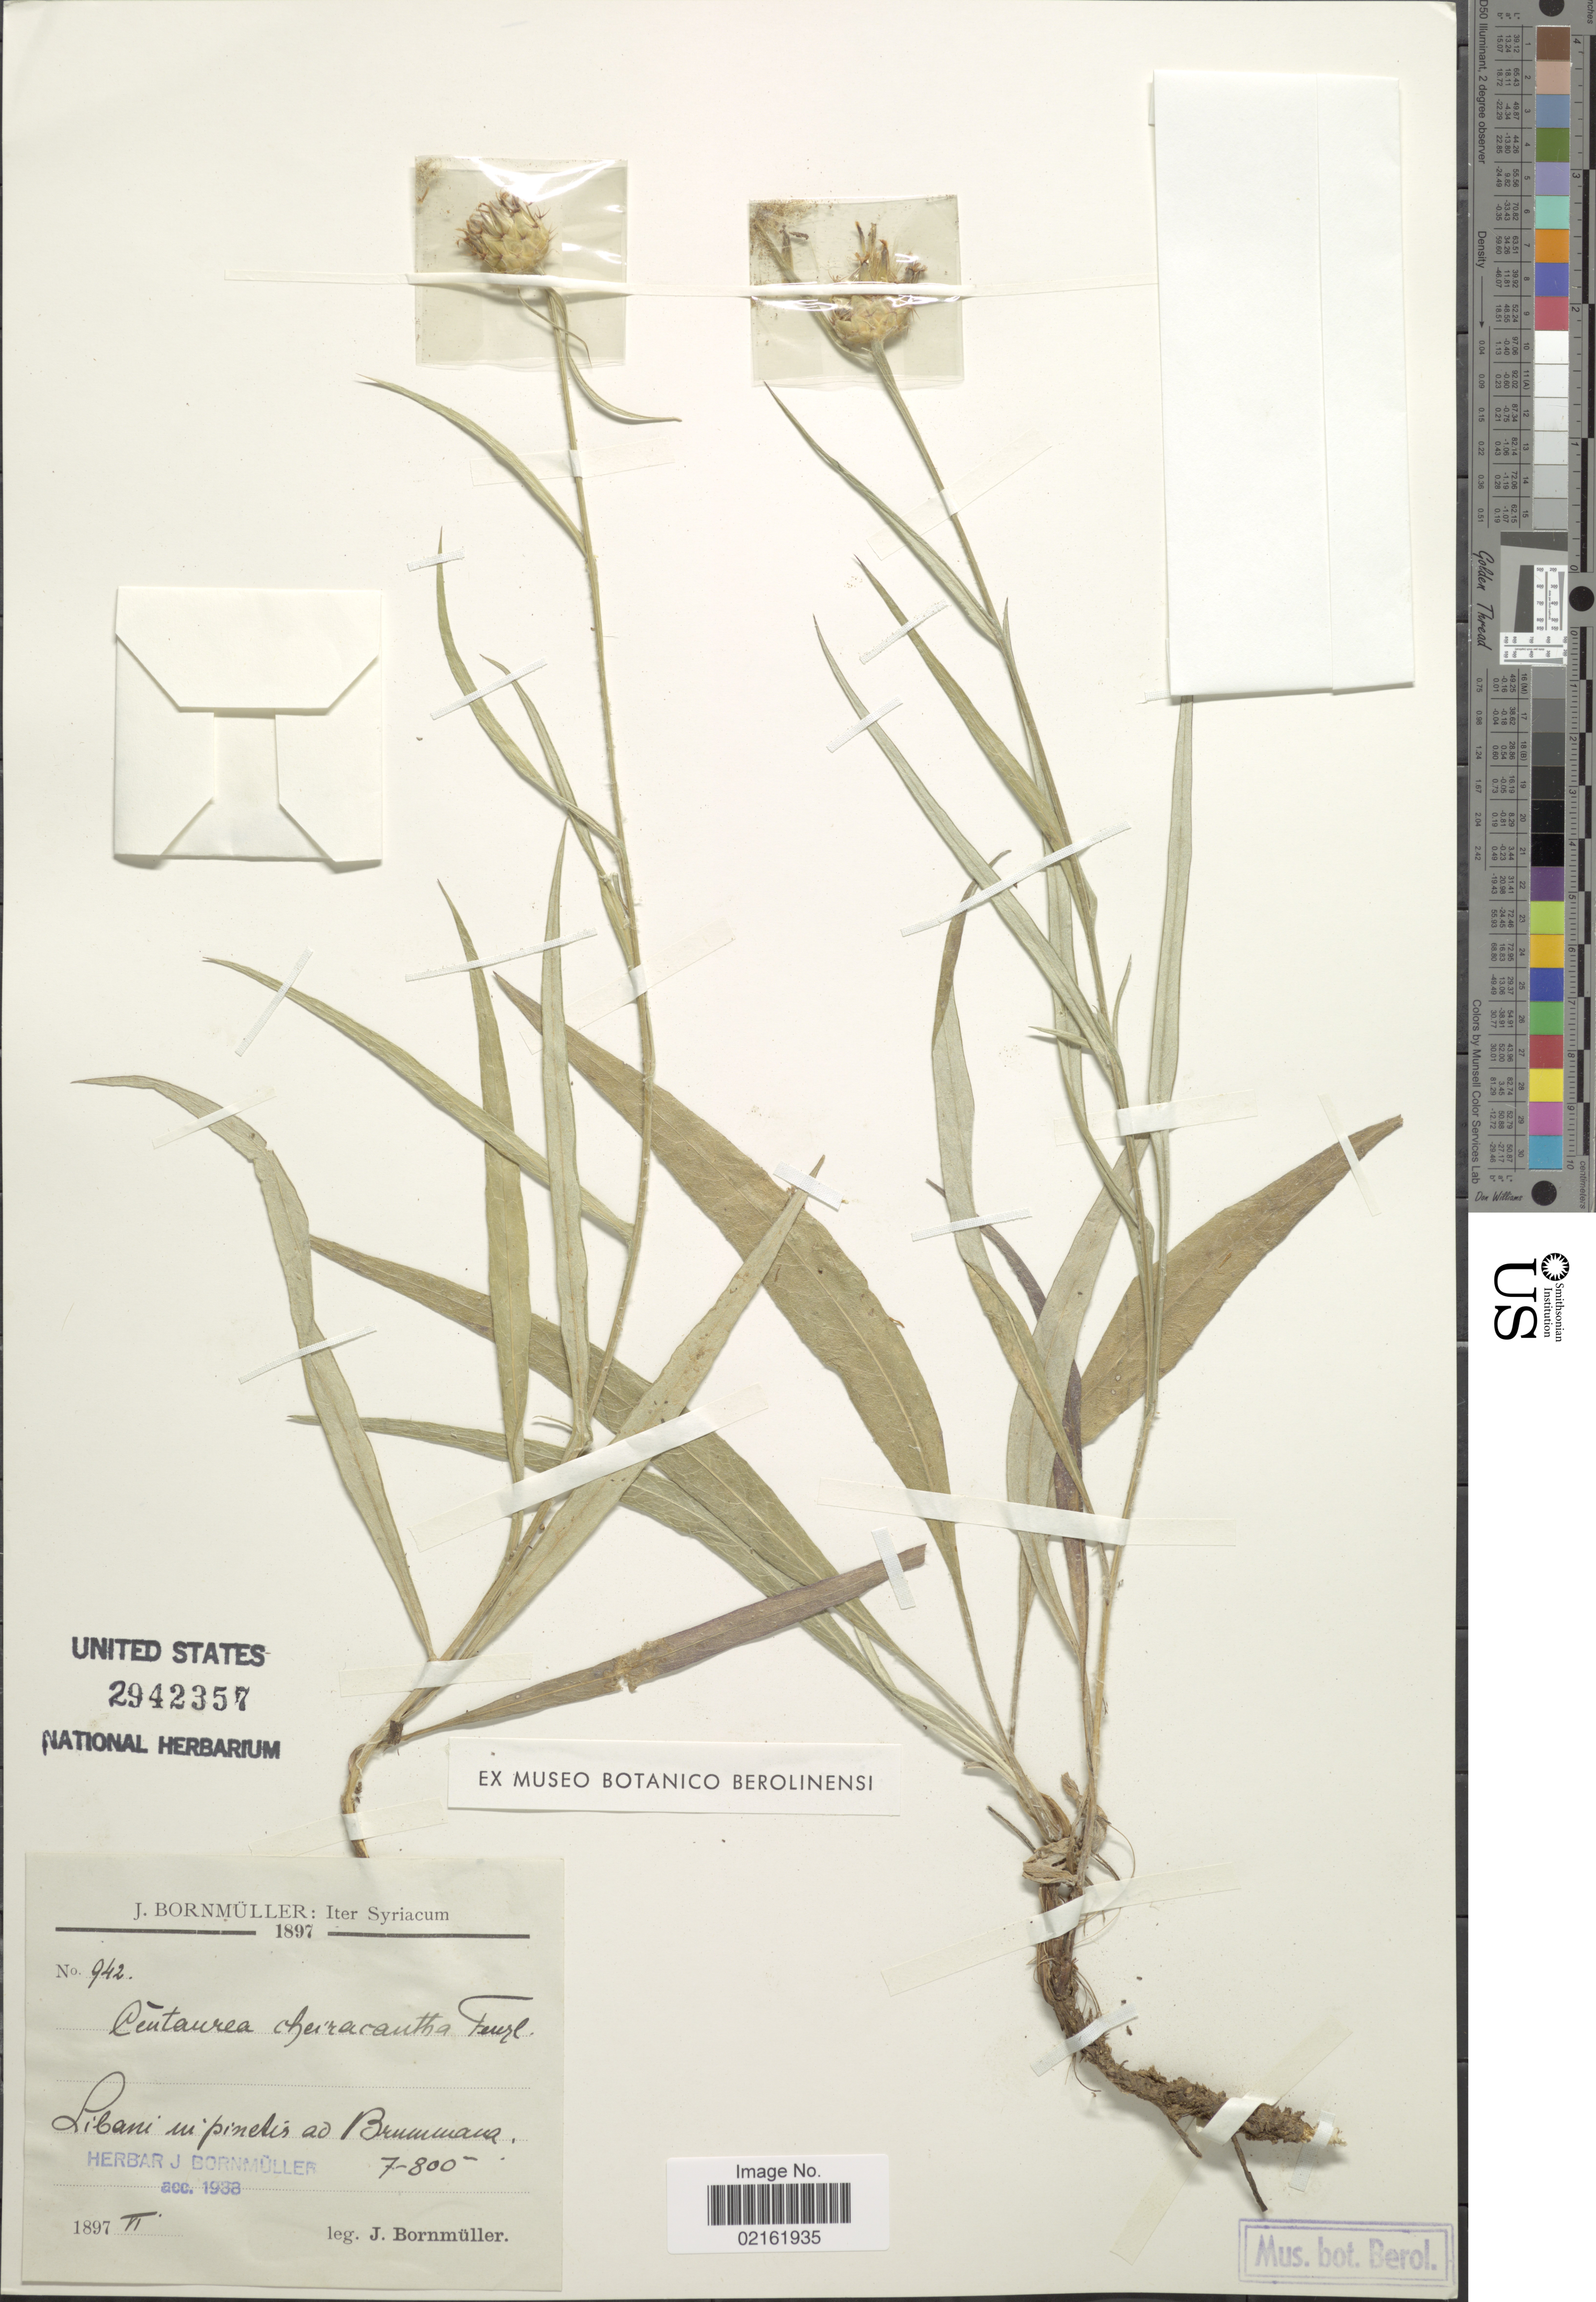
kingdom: Plantae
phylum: Tracheophyta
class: Magnoliopsida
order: Asterales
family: Asteraceae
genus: Centaurea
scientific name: Centaurea cheirolopha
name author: (Fenzl) Wagenitz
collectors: J. Bornmüller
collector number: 942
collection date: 1897-06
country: Syria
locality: Libani ai pinelis ad Bruumanr [interpreted]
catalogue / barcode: US 2942357